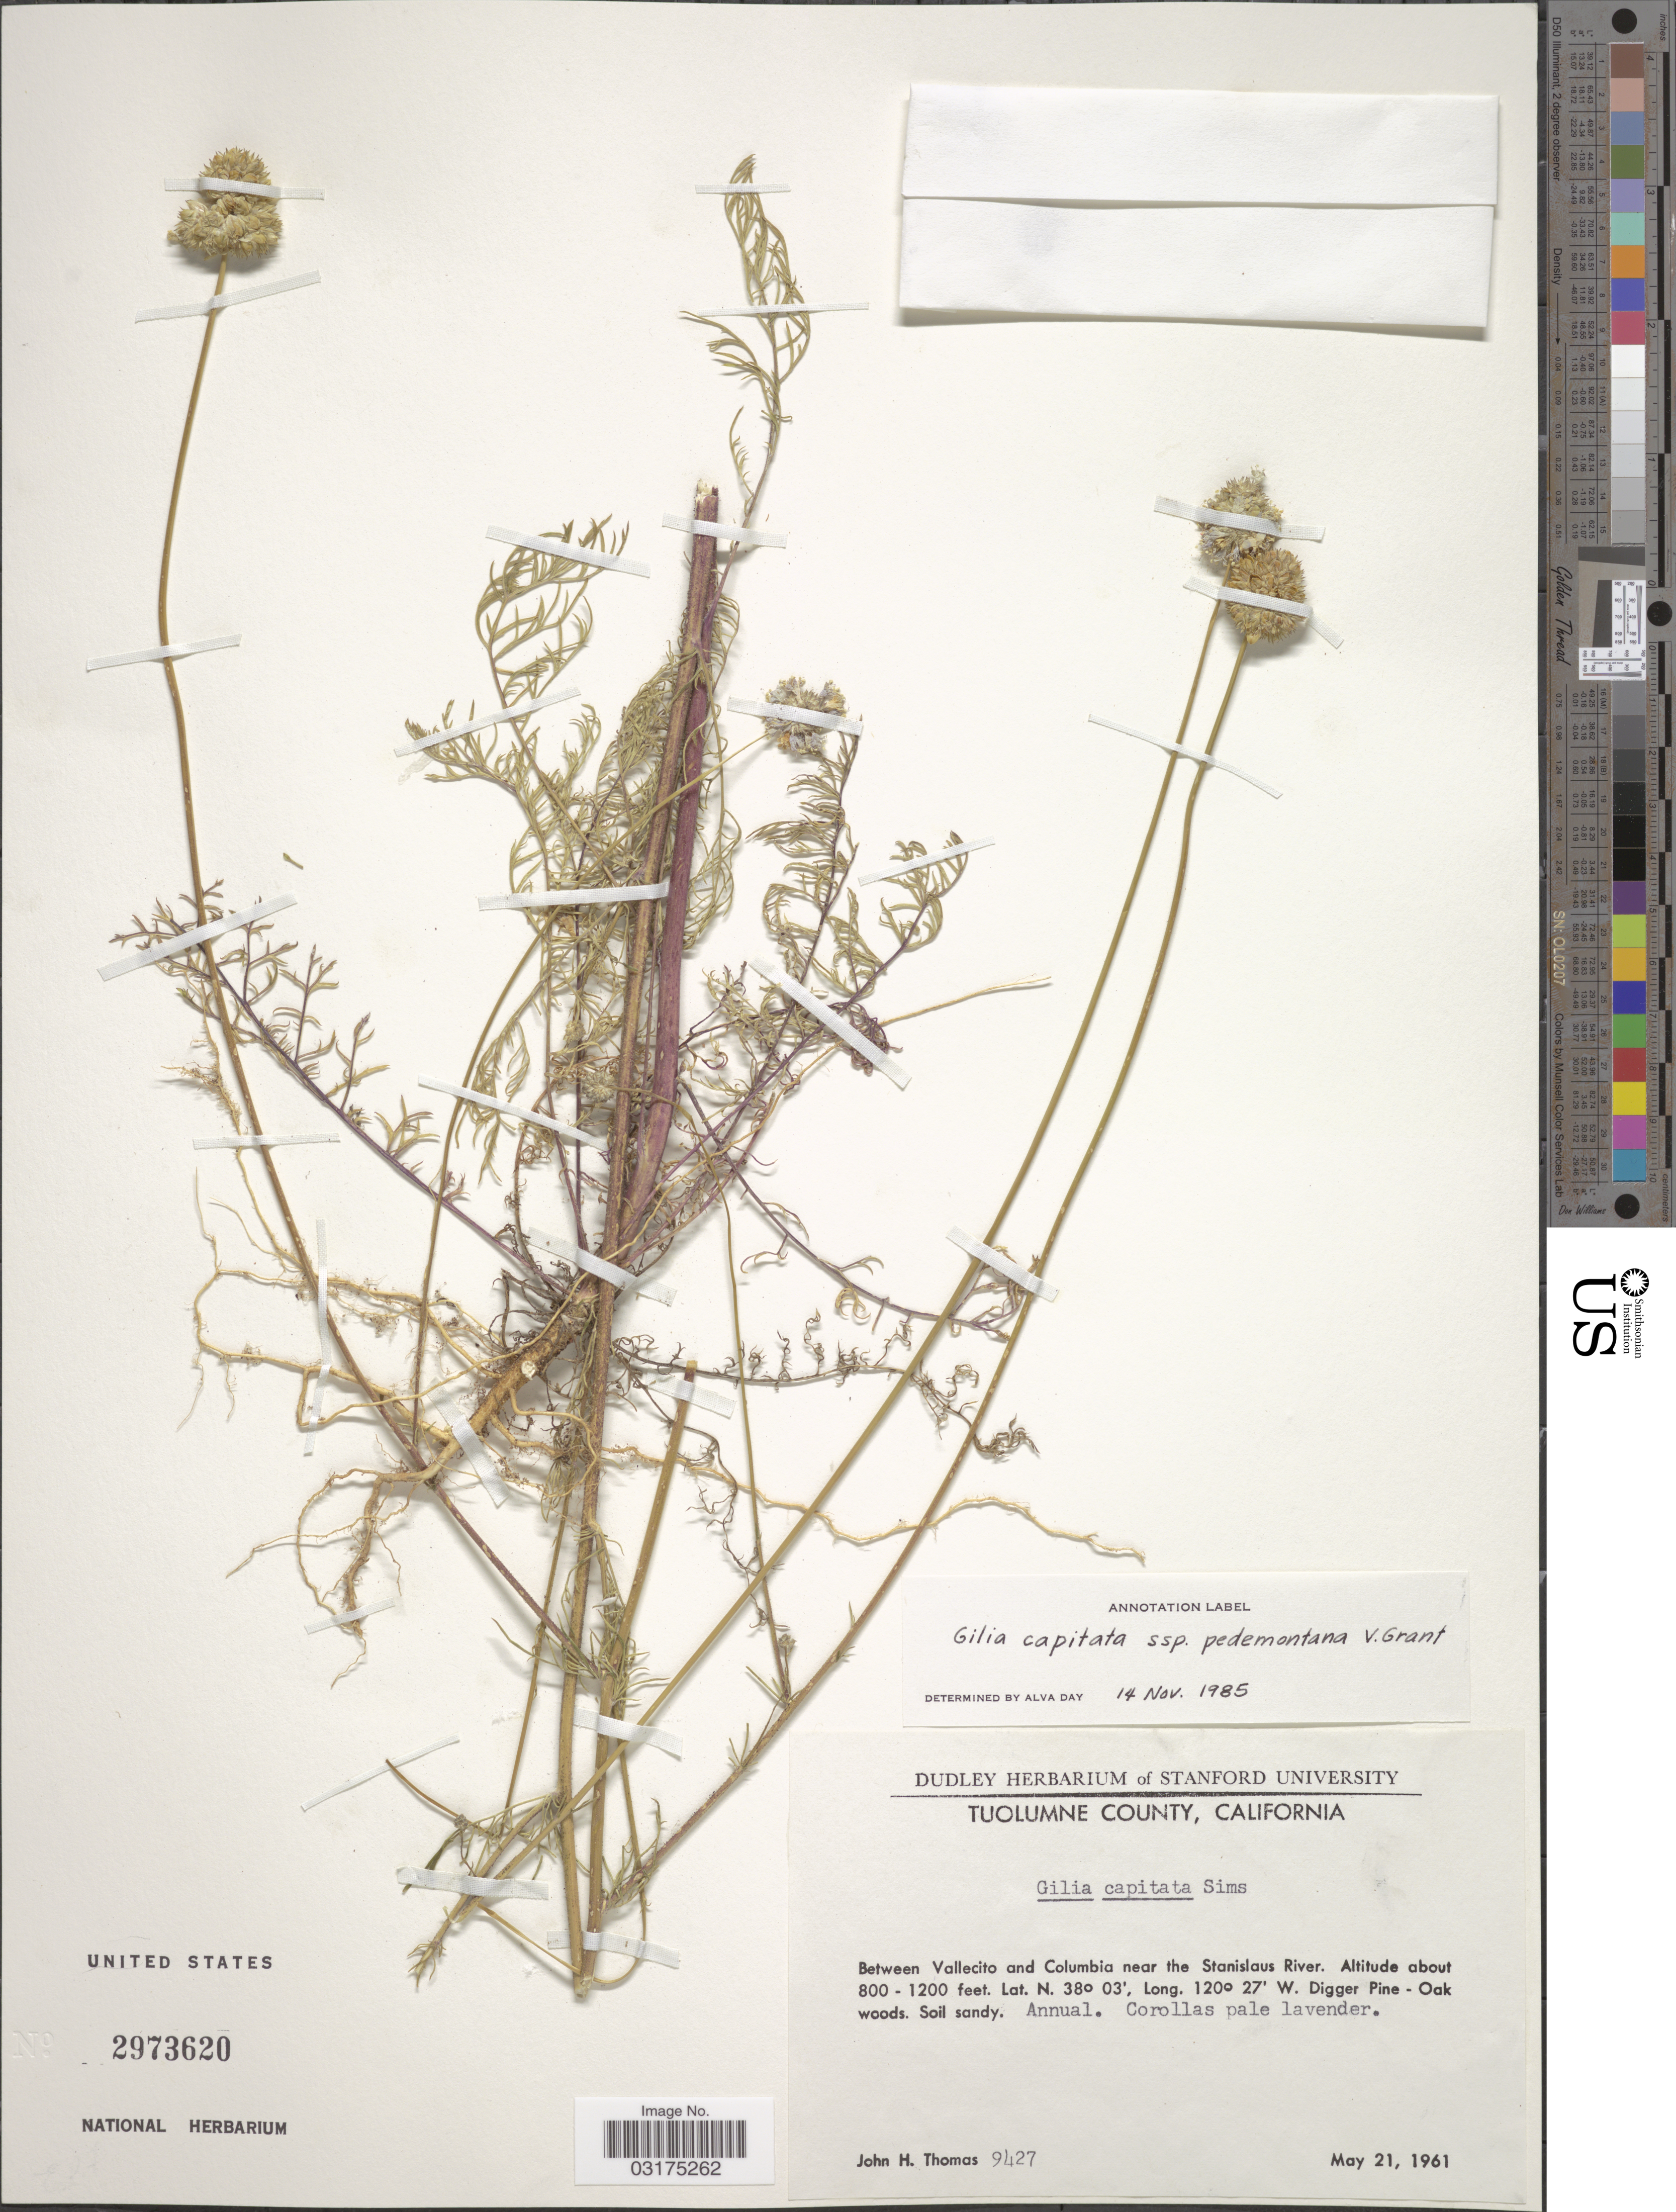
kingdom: Plantae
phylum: Tracheophyta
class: Magnoliopsida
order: Ericales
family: Polemoniaceae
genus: Gilia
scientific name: Gilia capitata subsp. pedemontana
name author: V.E. Grant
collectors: J. H. Thomas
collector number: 9427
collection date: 1961-05-21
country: United States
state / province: California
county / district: Tuolumne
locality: Tuolumne County, Between Vallecito and Columbia near the Stanislaus River.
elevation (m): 244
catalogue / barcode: US 2973620